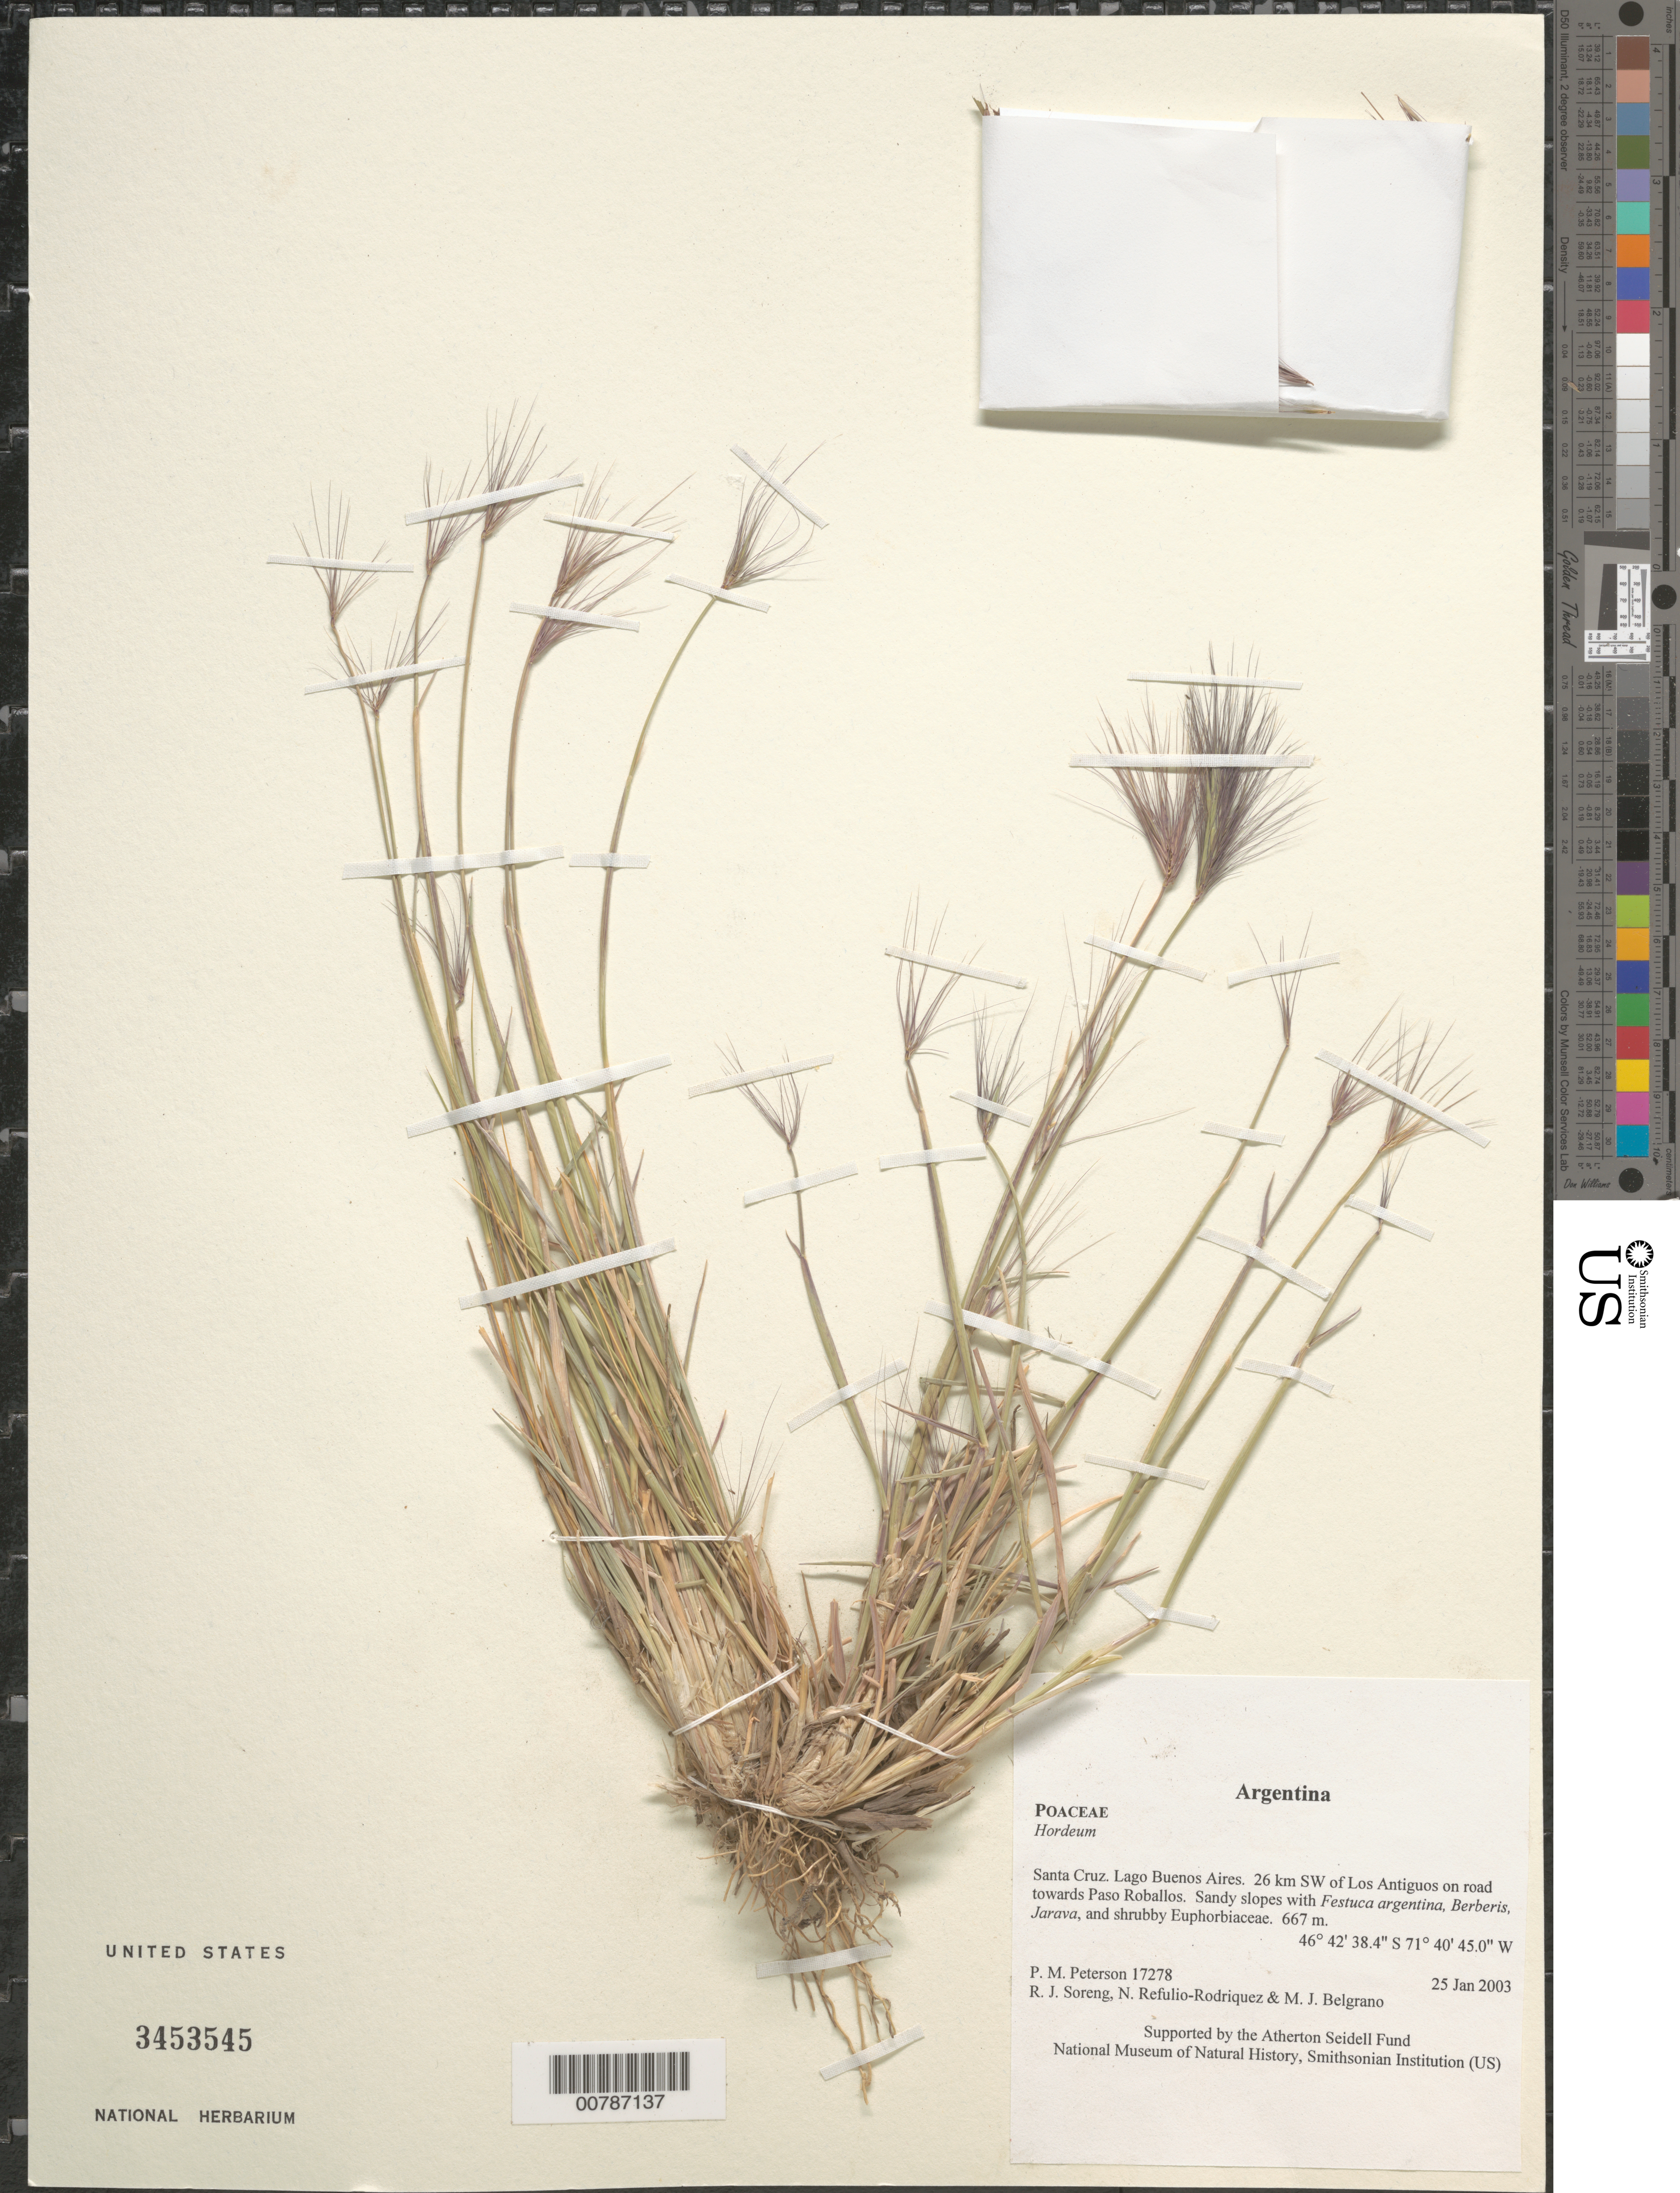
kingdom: Plantae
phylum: Tracheophyta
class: Liliopsida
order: Poales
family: Poaceae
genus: Hordeum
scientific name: Hordeum sp.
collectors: P. M. Peterson, R. J. Soreng, N. Refulio-Rodríguez & M. Belgrano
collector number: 17278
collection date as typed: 25 Jan 2003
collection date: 2003-01-25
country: Argentina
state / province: Santa Cruz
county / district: Lago Buenos Aires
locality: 26 km SW of Los Antiguos on road towards Paso Roballos. Sandy slopes with Festuca argentina, Berberis, Jarava, and shrubby Euphorbiaceae.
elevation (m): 667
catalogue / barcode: US 3453545